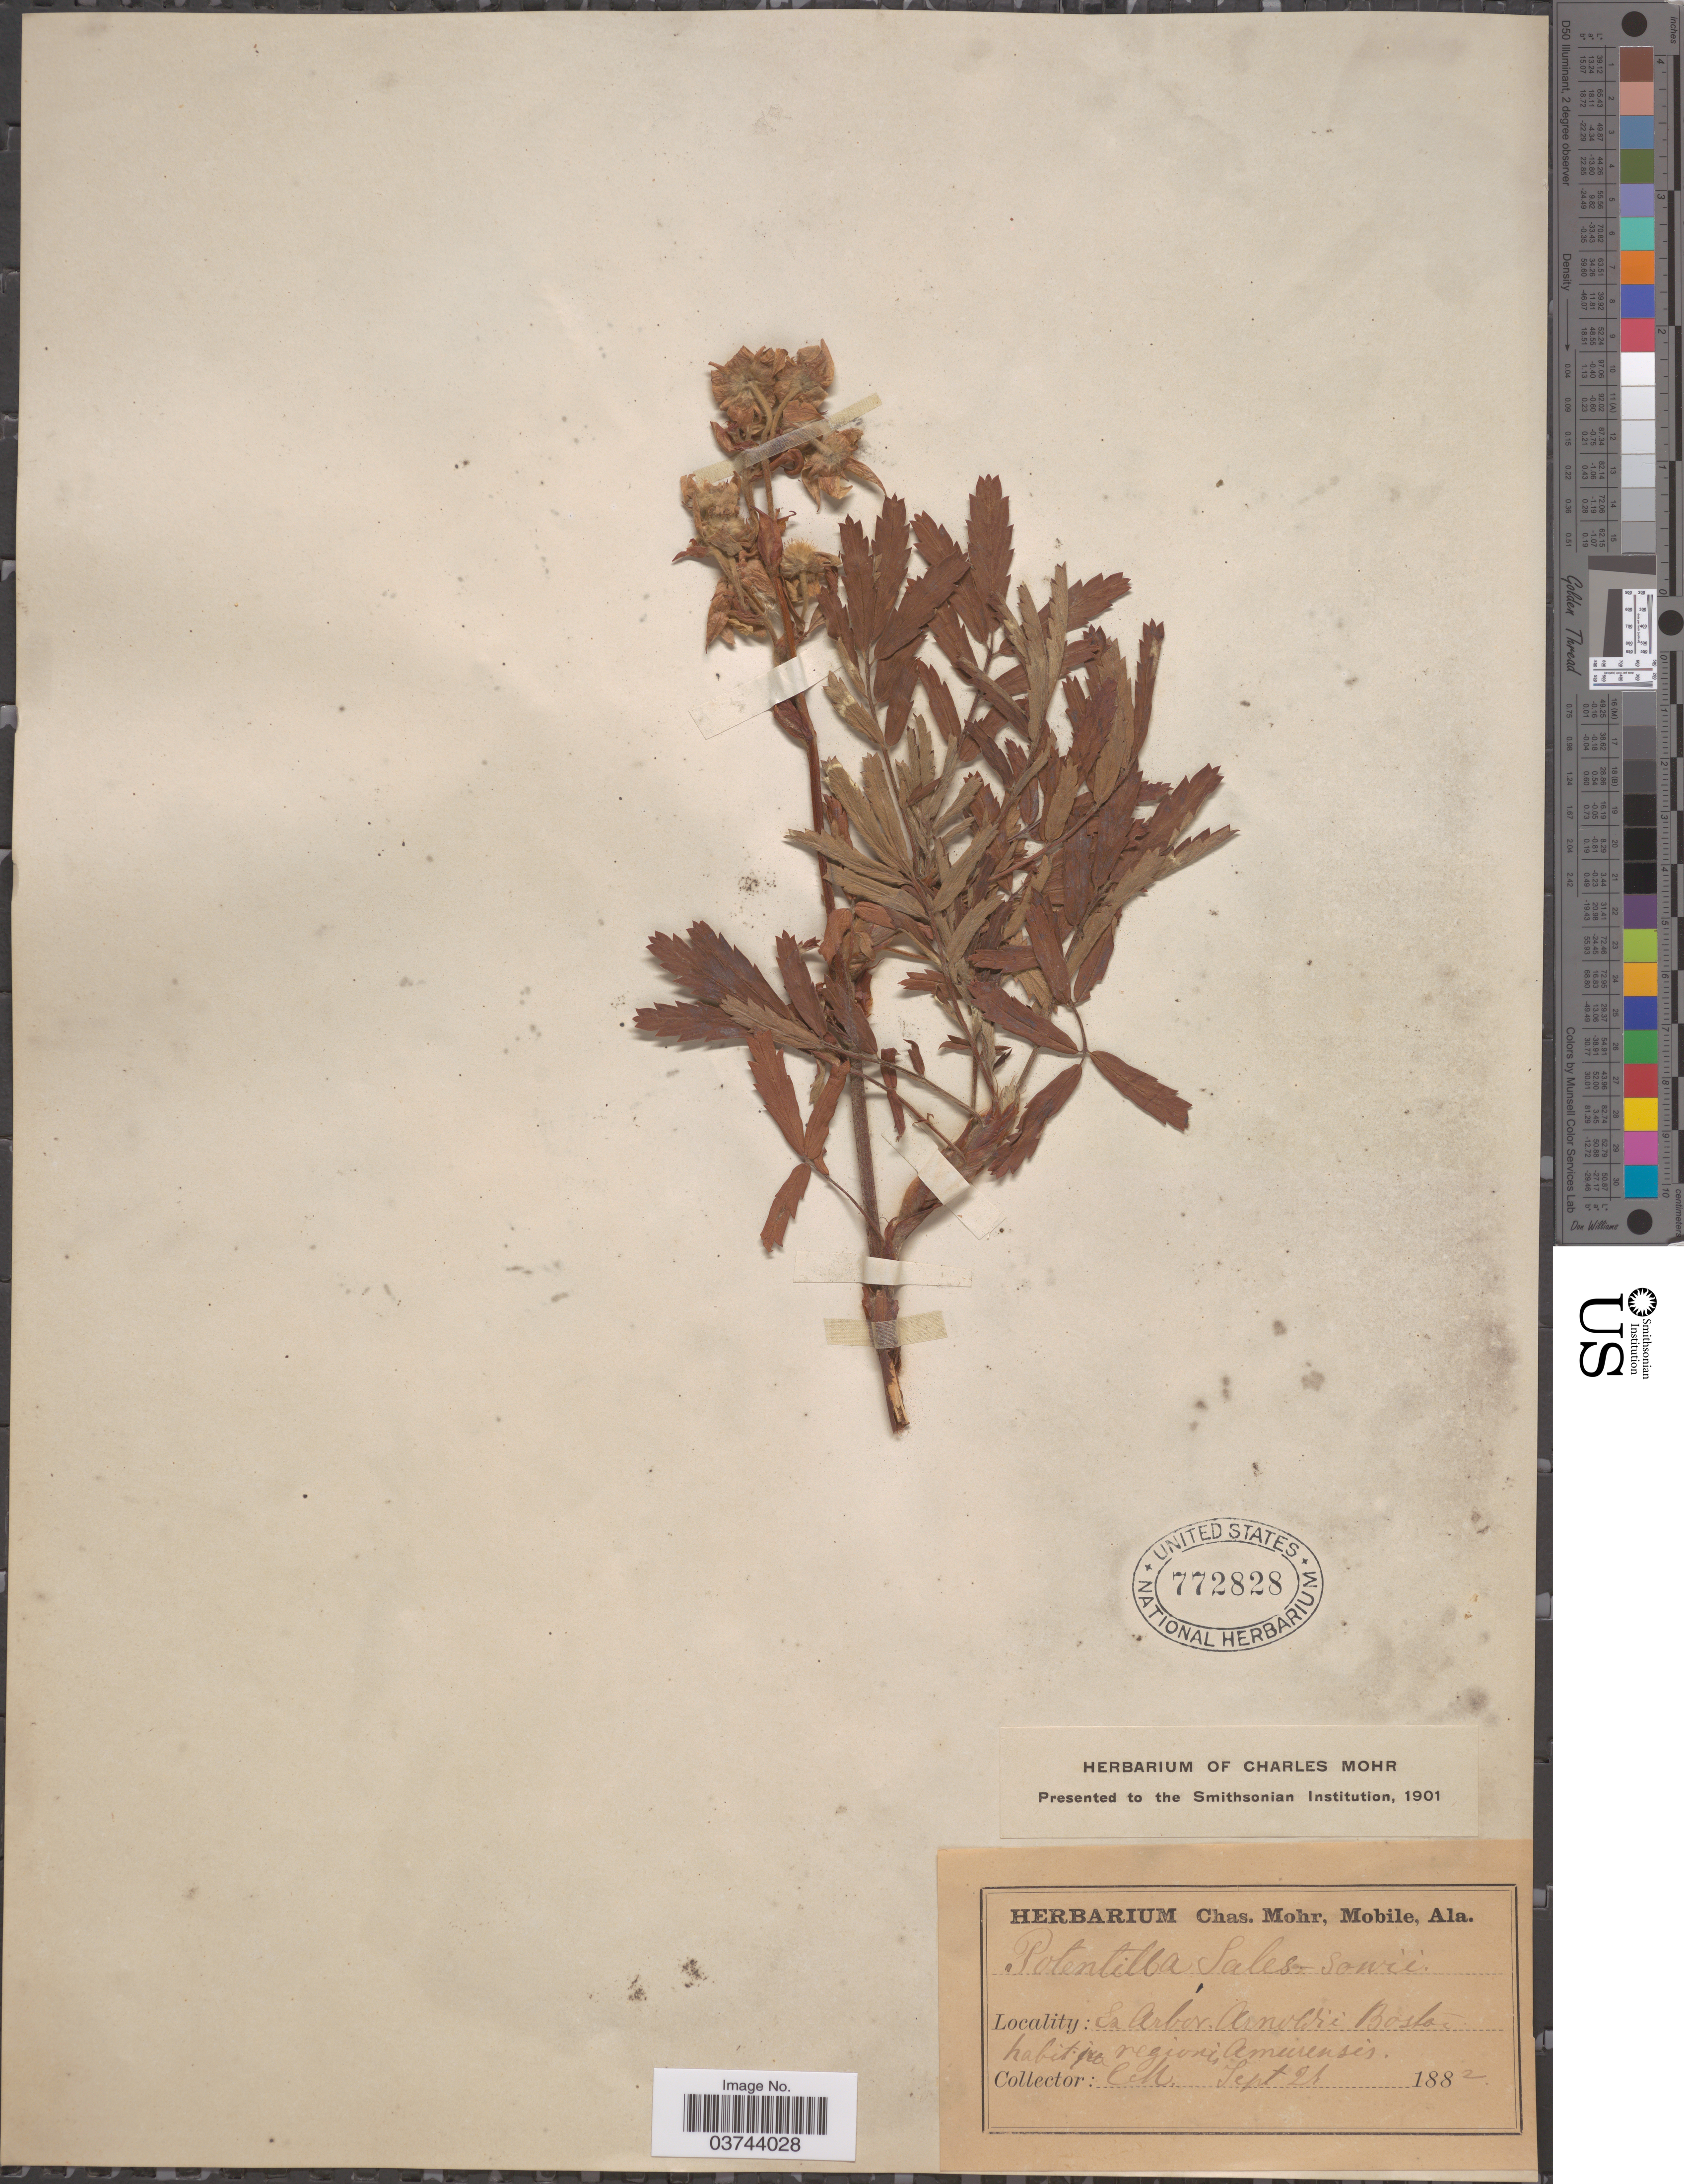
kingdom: Plantae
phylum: Tracheophyta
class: Magnoliopsida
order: Rosales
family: Rosaceae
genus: Potentilla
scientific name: Potentilla sp.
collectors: Mohr, C. T. (herbarium)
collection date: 1882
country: United States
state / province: Massachusetts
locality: Arnold's Arboretum, Boston.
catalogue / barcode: US 772828